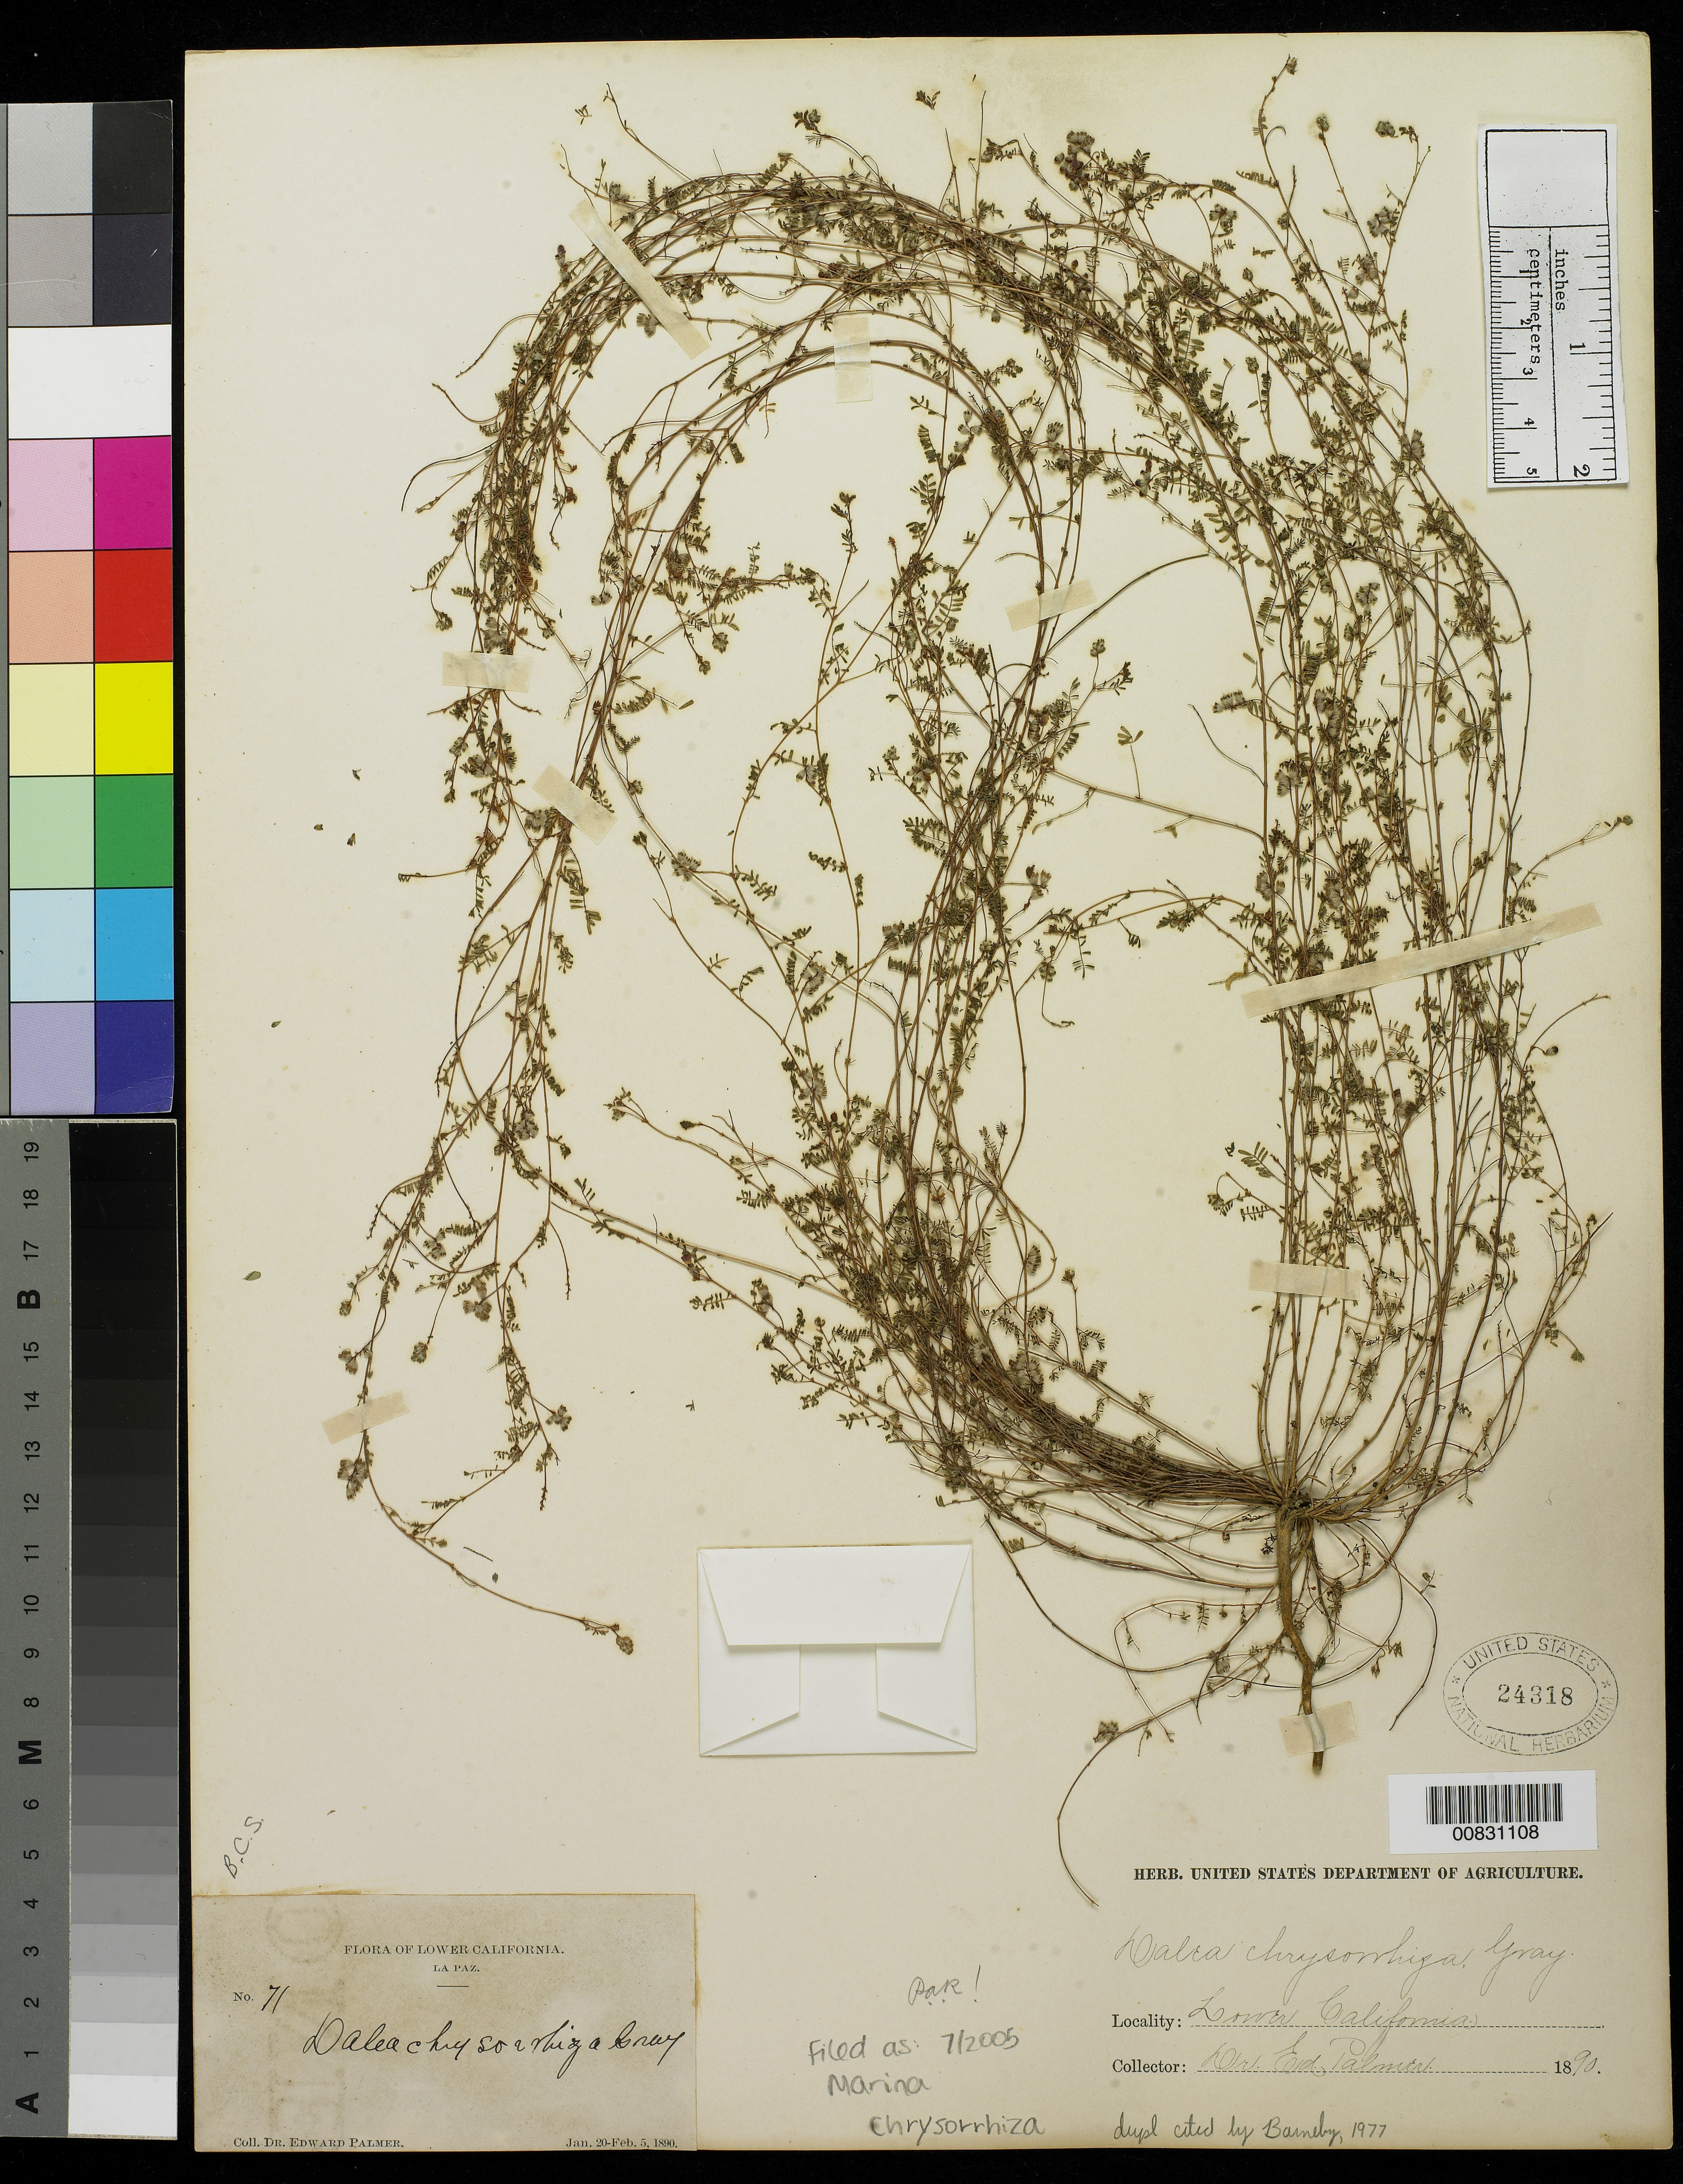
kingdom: Plantae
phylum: Tracheophyta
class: Magnoliopsida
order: Fabales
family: Fabaceae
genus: Marina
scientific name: Marina chrysorrhiza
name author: (A. Gray) Barneby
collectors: E. Palmer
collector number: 71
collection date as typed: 20 Jan 1890 to 05 Feb 1890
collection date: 1890-01-20/1890-02-05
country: Mexico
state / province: Baja California Sur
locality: La Paz, Baja California Sur.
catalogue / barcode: US 24318